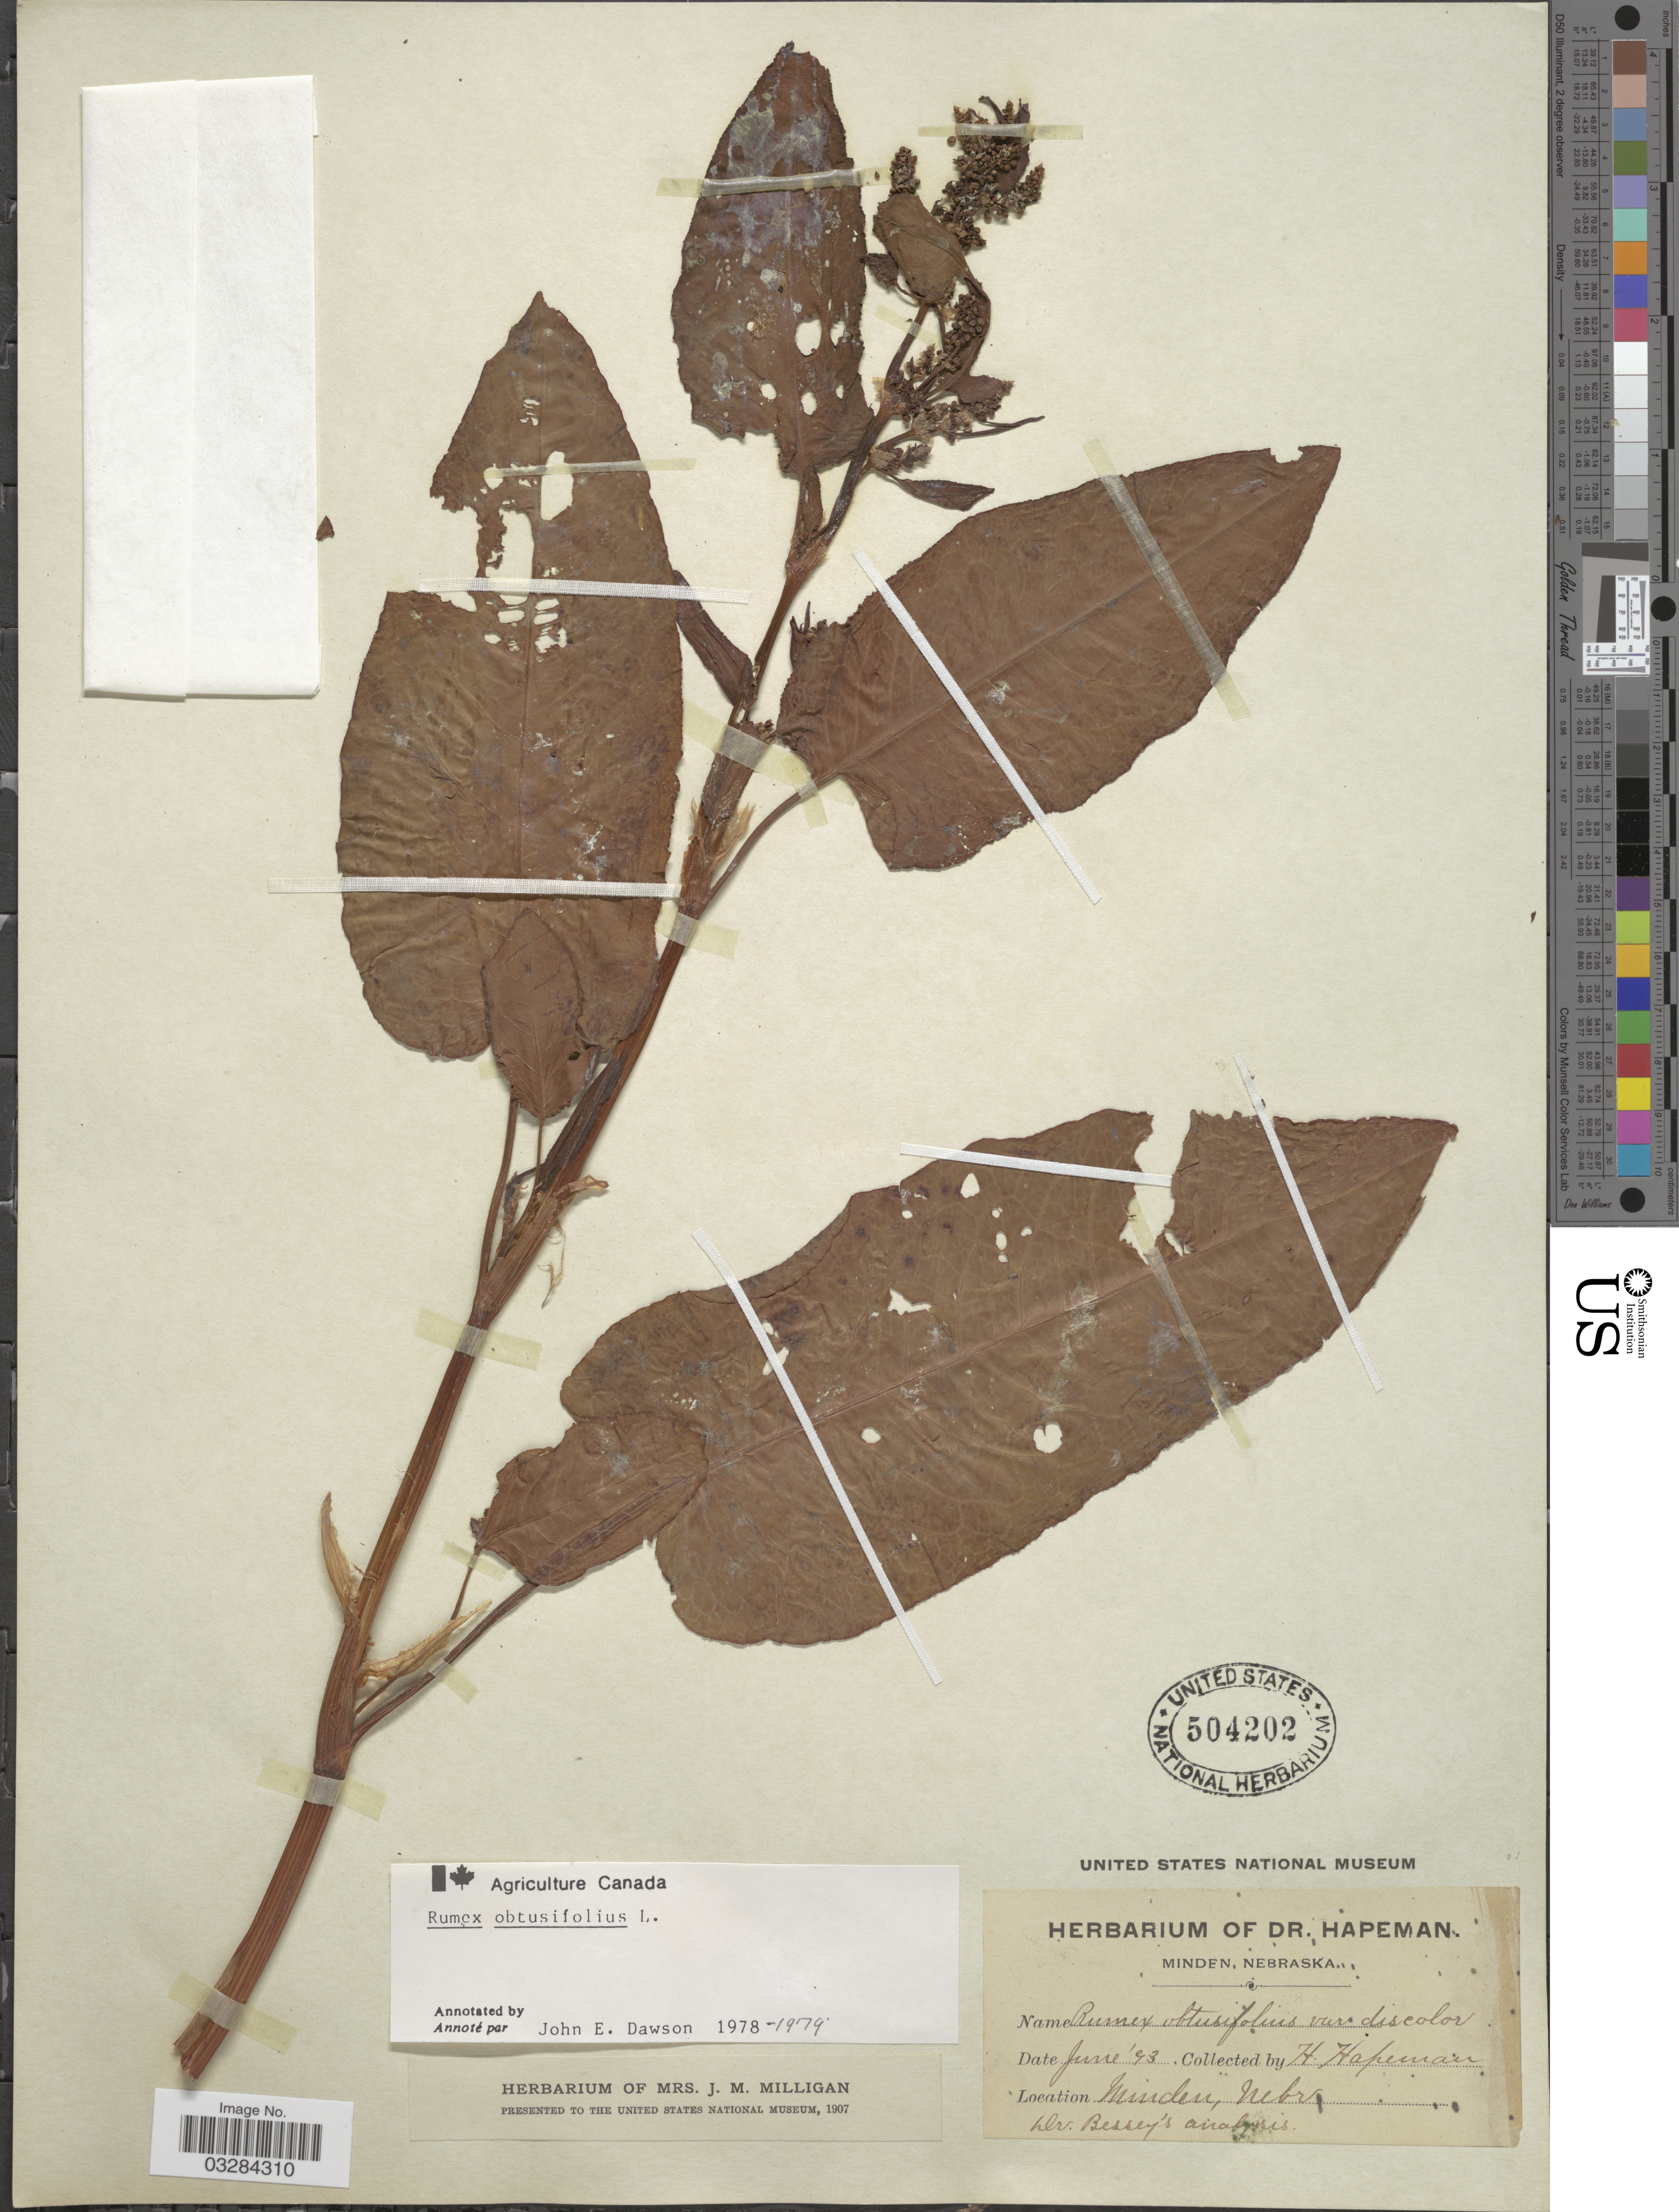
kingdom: Plantae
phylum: Tracheophyta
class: Magnoliopsida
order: Caryophyllales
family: Polygonaceae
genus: Rumex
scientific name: Rumex obtusifolius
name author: L.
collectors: H. Hapeman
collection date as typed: Transcribed d/m/y: /6/93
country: United States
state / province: Nebraska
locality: Minden.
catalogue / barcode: US 504202